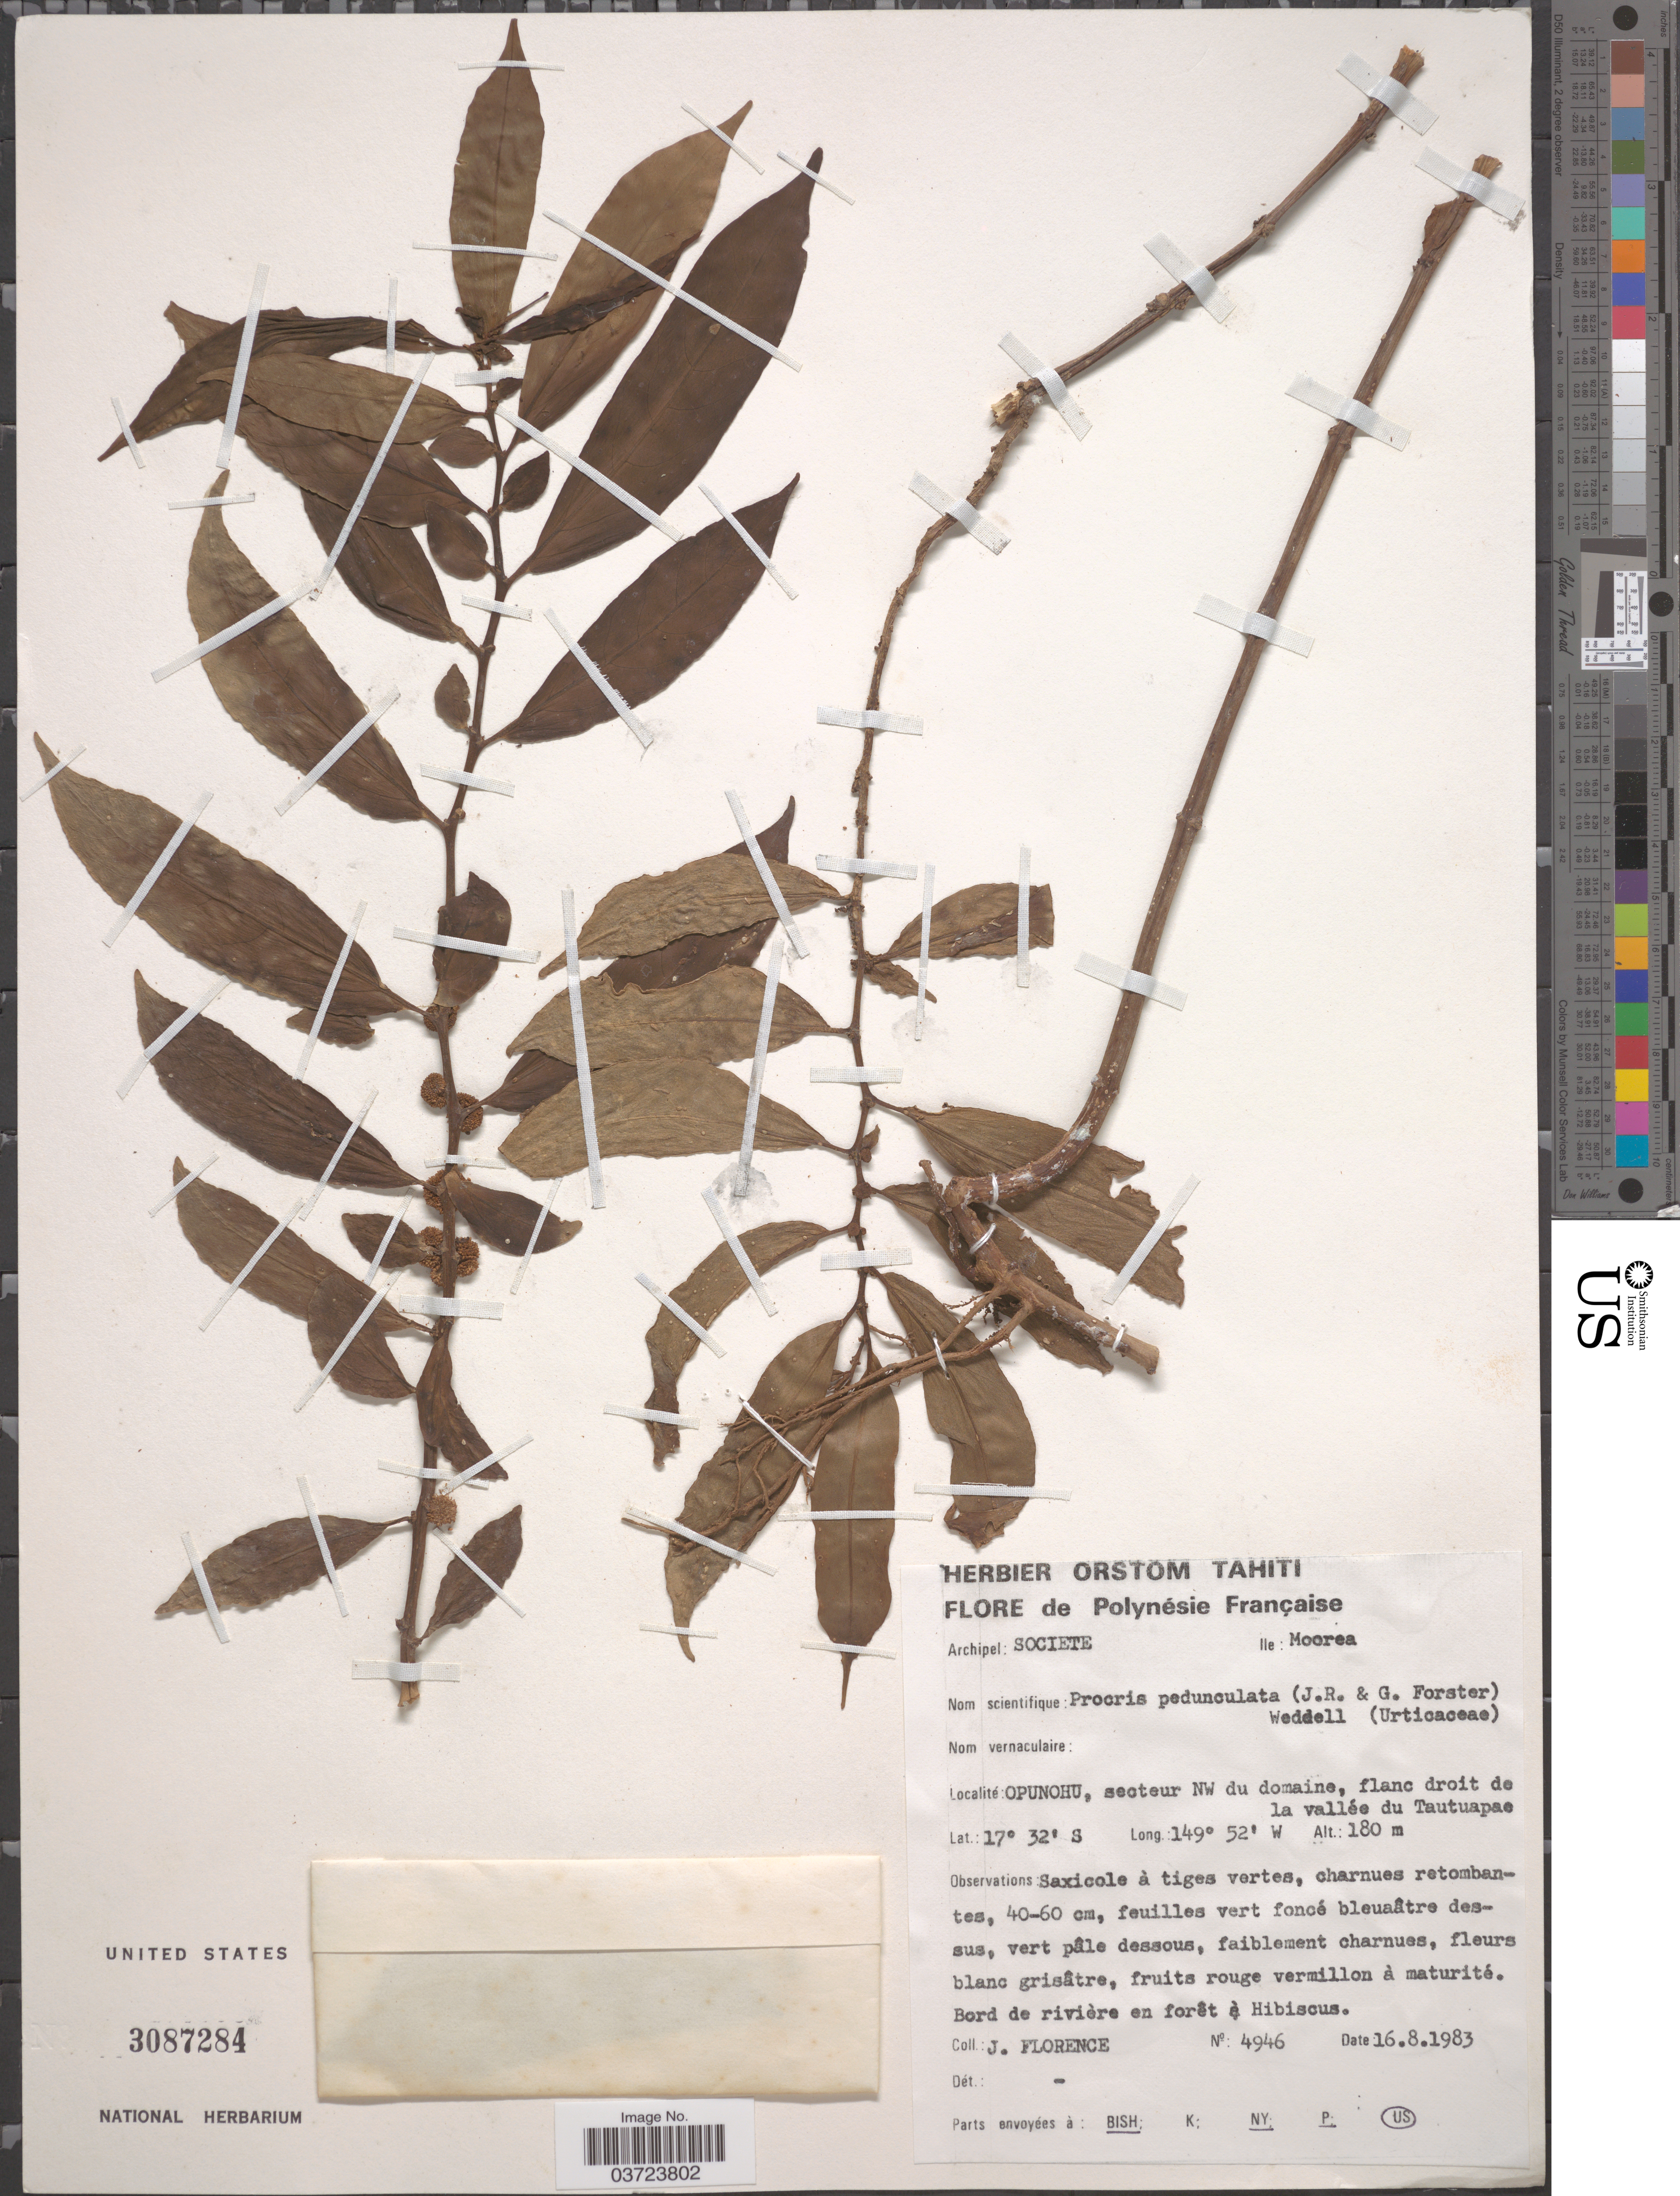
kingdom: Plantae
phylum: Tracheophyta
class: Magnoliopsida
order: Rosales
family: Urticaceae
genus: Procris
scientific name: Procris pedunculata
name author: (J.R. Forst. & G. Forst.) Wedd.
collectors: J. Florence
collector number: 4946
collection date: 1983-08-16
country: French Polynesia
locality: Archipel: Societe, Ilee: Moorea. Opunohu, secteur NW du domaine, flanc droit de la vallée du Tautuapae.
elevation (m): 180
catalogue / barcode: US 3087284